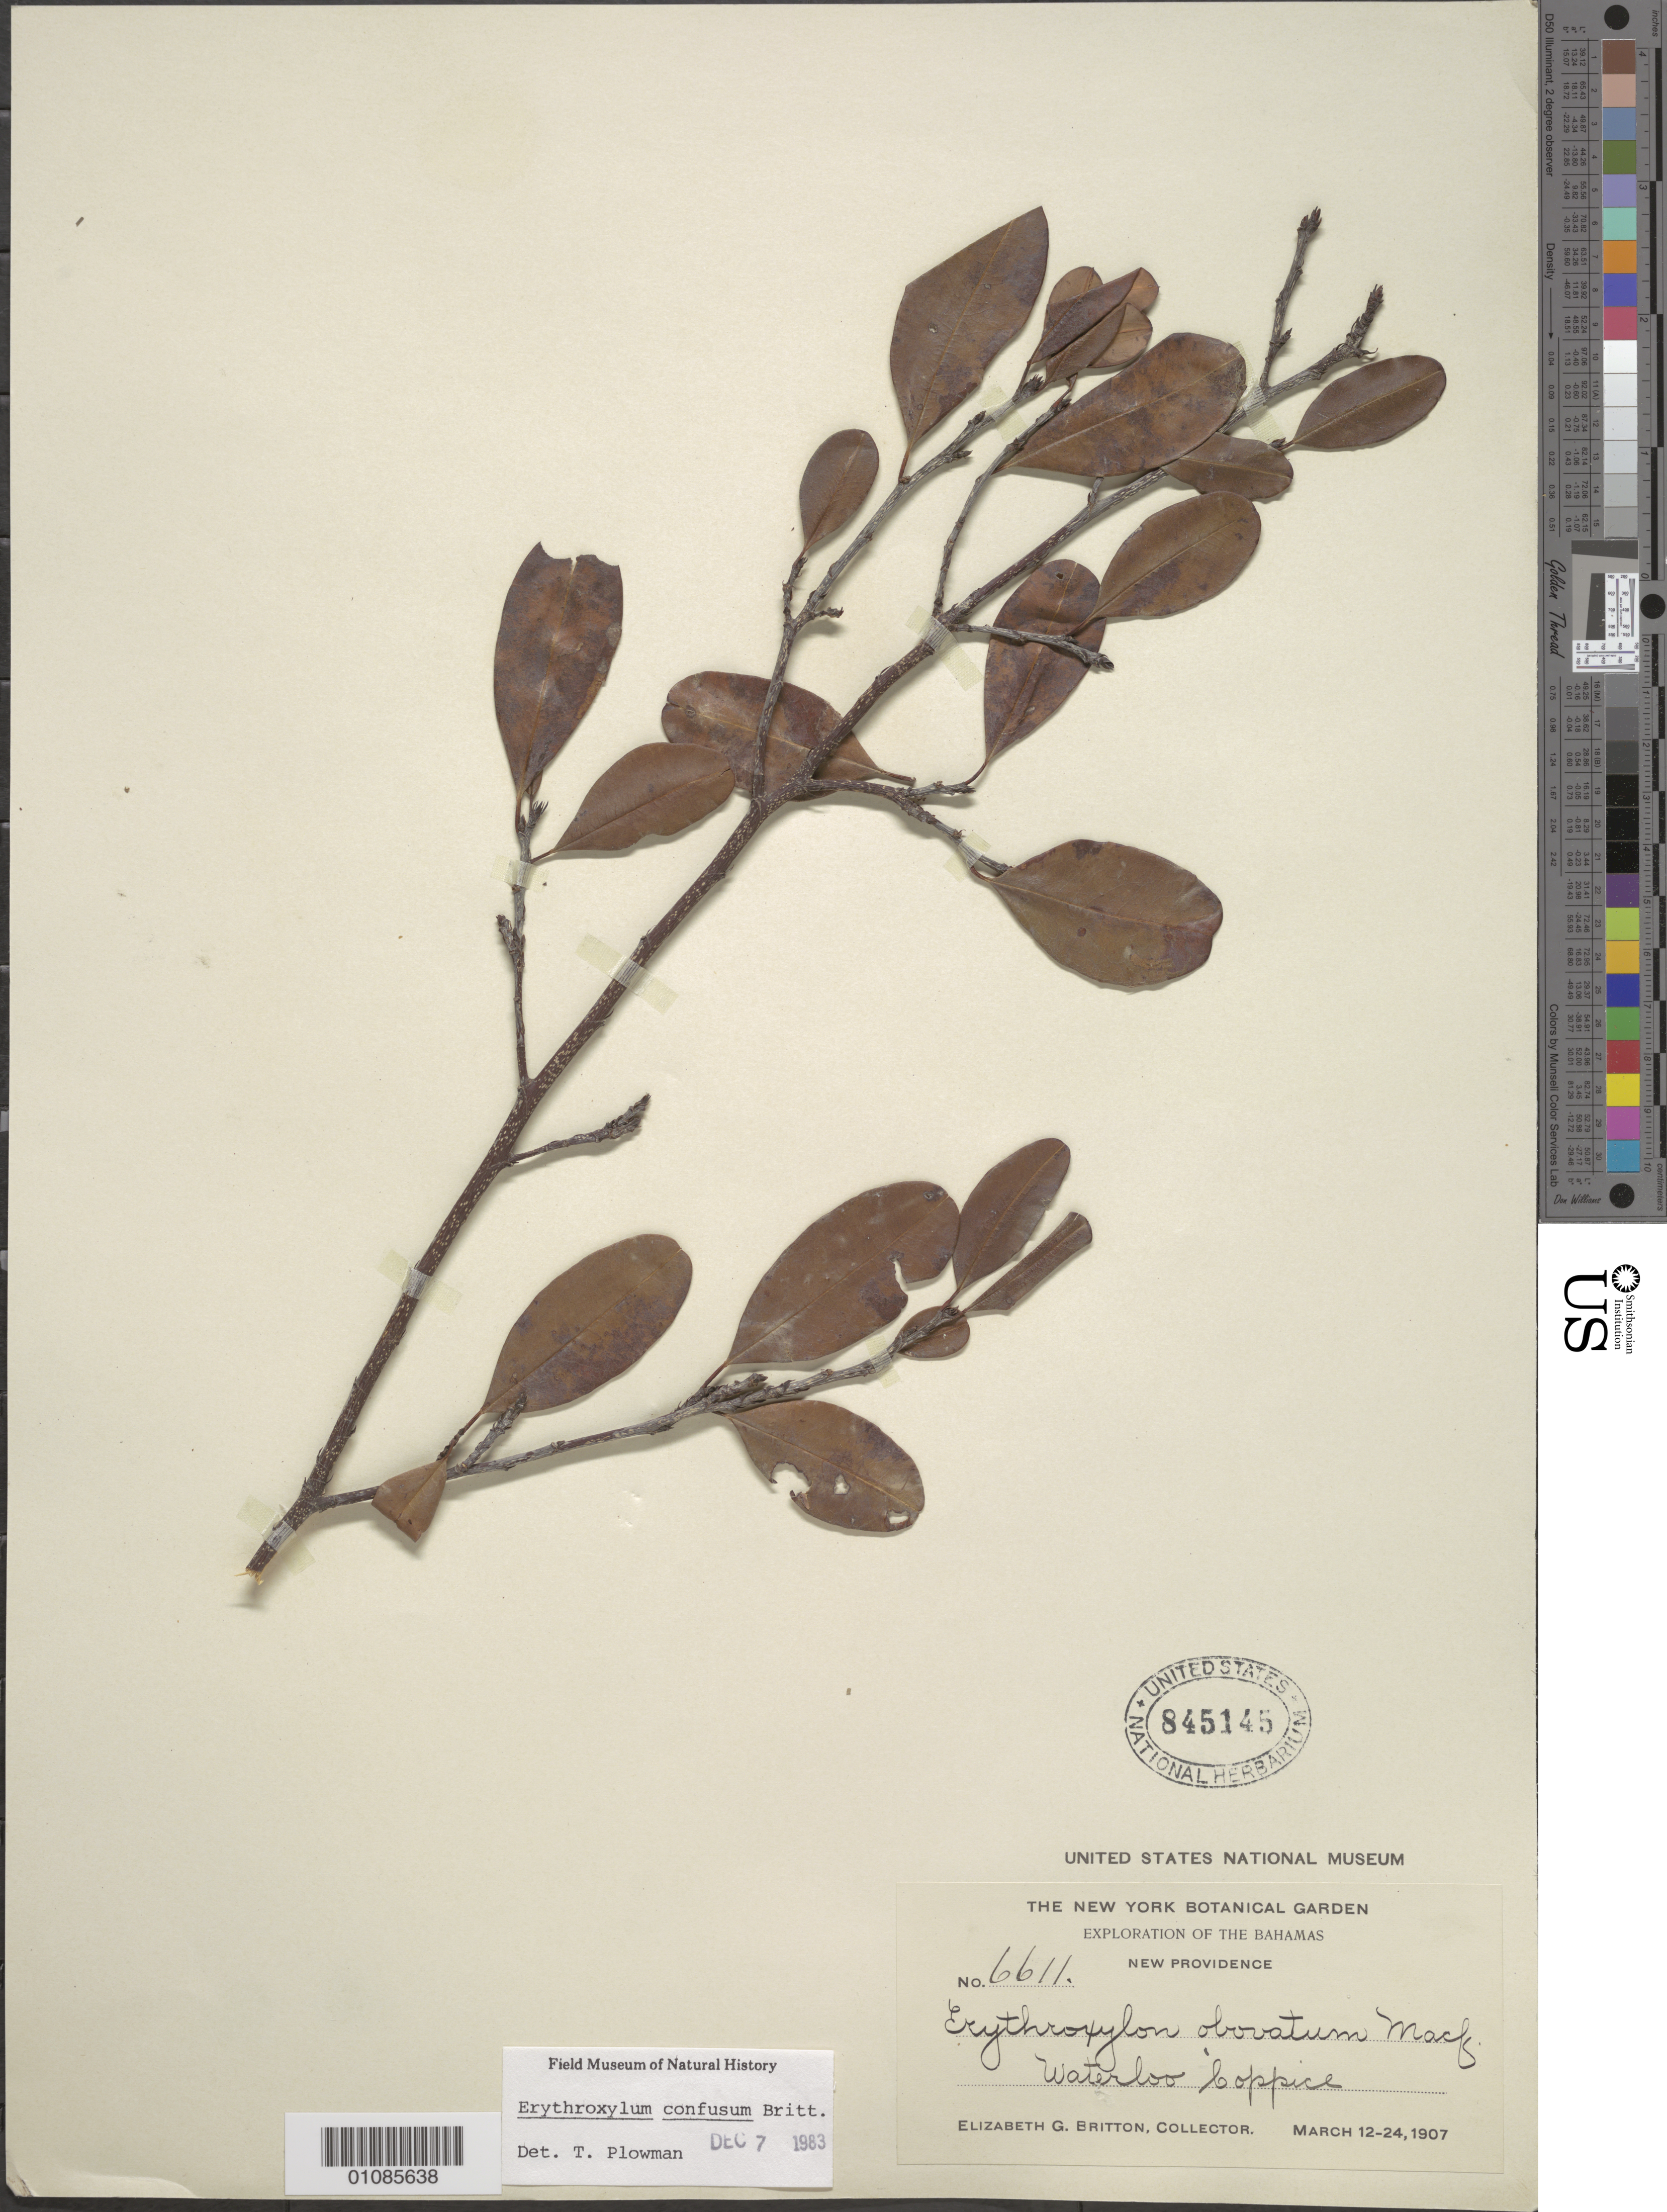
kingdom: Plantae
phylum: Tracheophyta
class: Magnoliopsida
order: Malpighiales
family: Erythroxylaceae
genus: Erythroxylum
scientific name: Erythroxylum confusum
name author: Britton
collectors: E. G. Britton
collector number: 6611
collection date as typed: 12 Mar 1907 to 24 Mar 1907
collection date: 1907-03-12/1907-03-24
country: Bahamas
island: New Providence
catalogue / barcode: US 845145